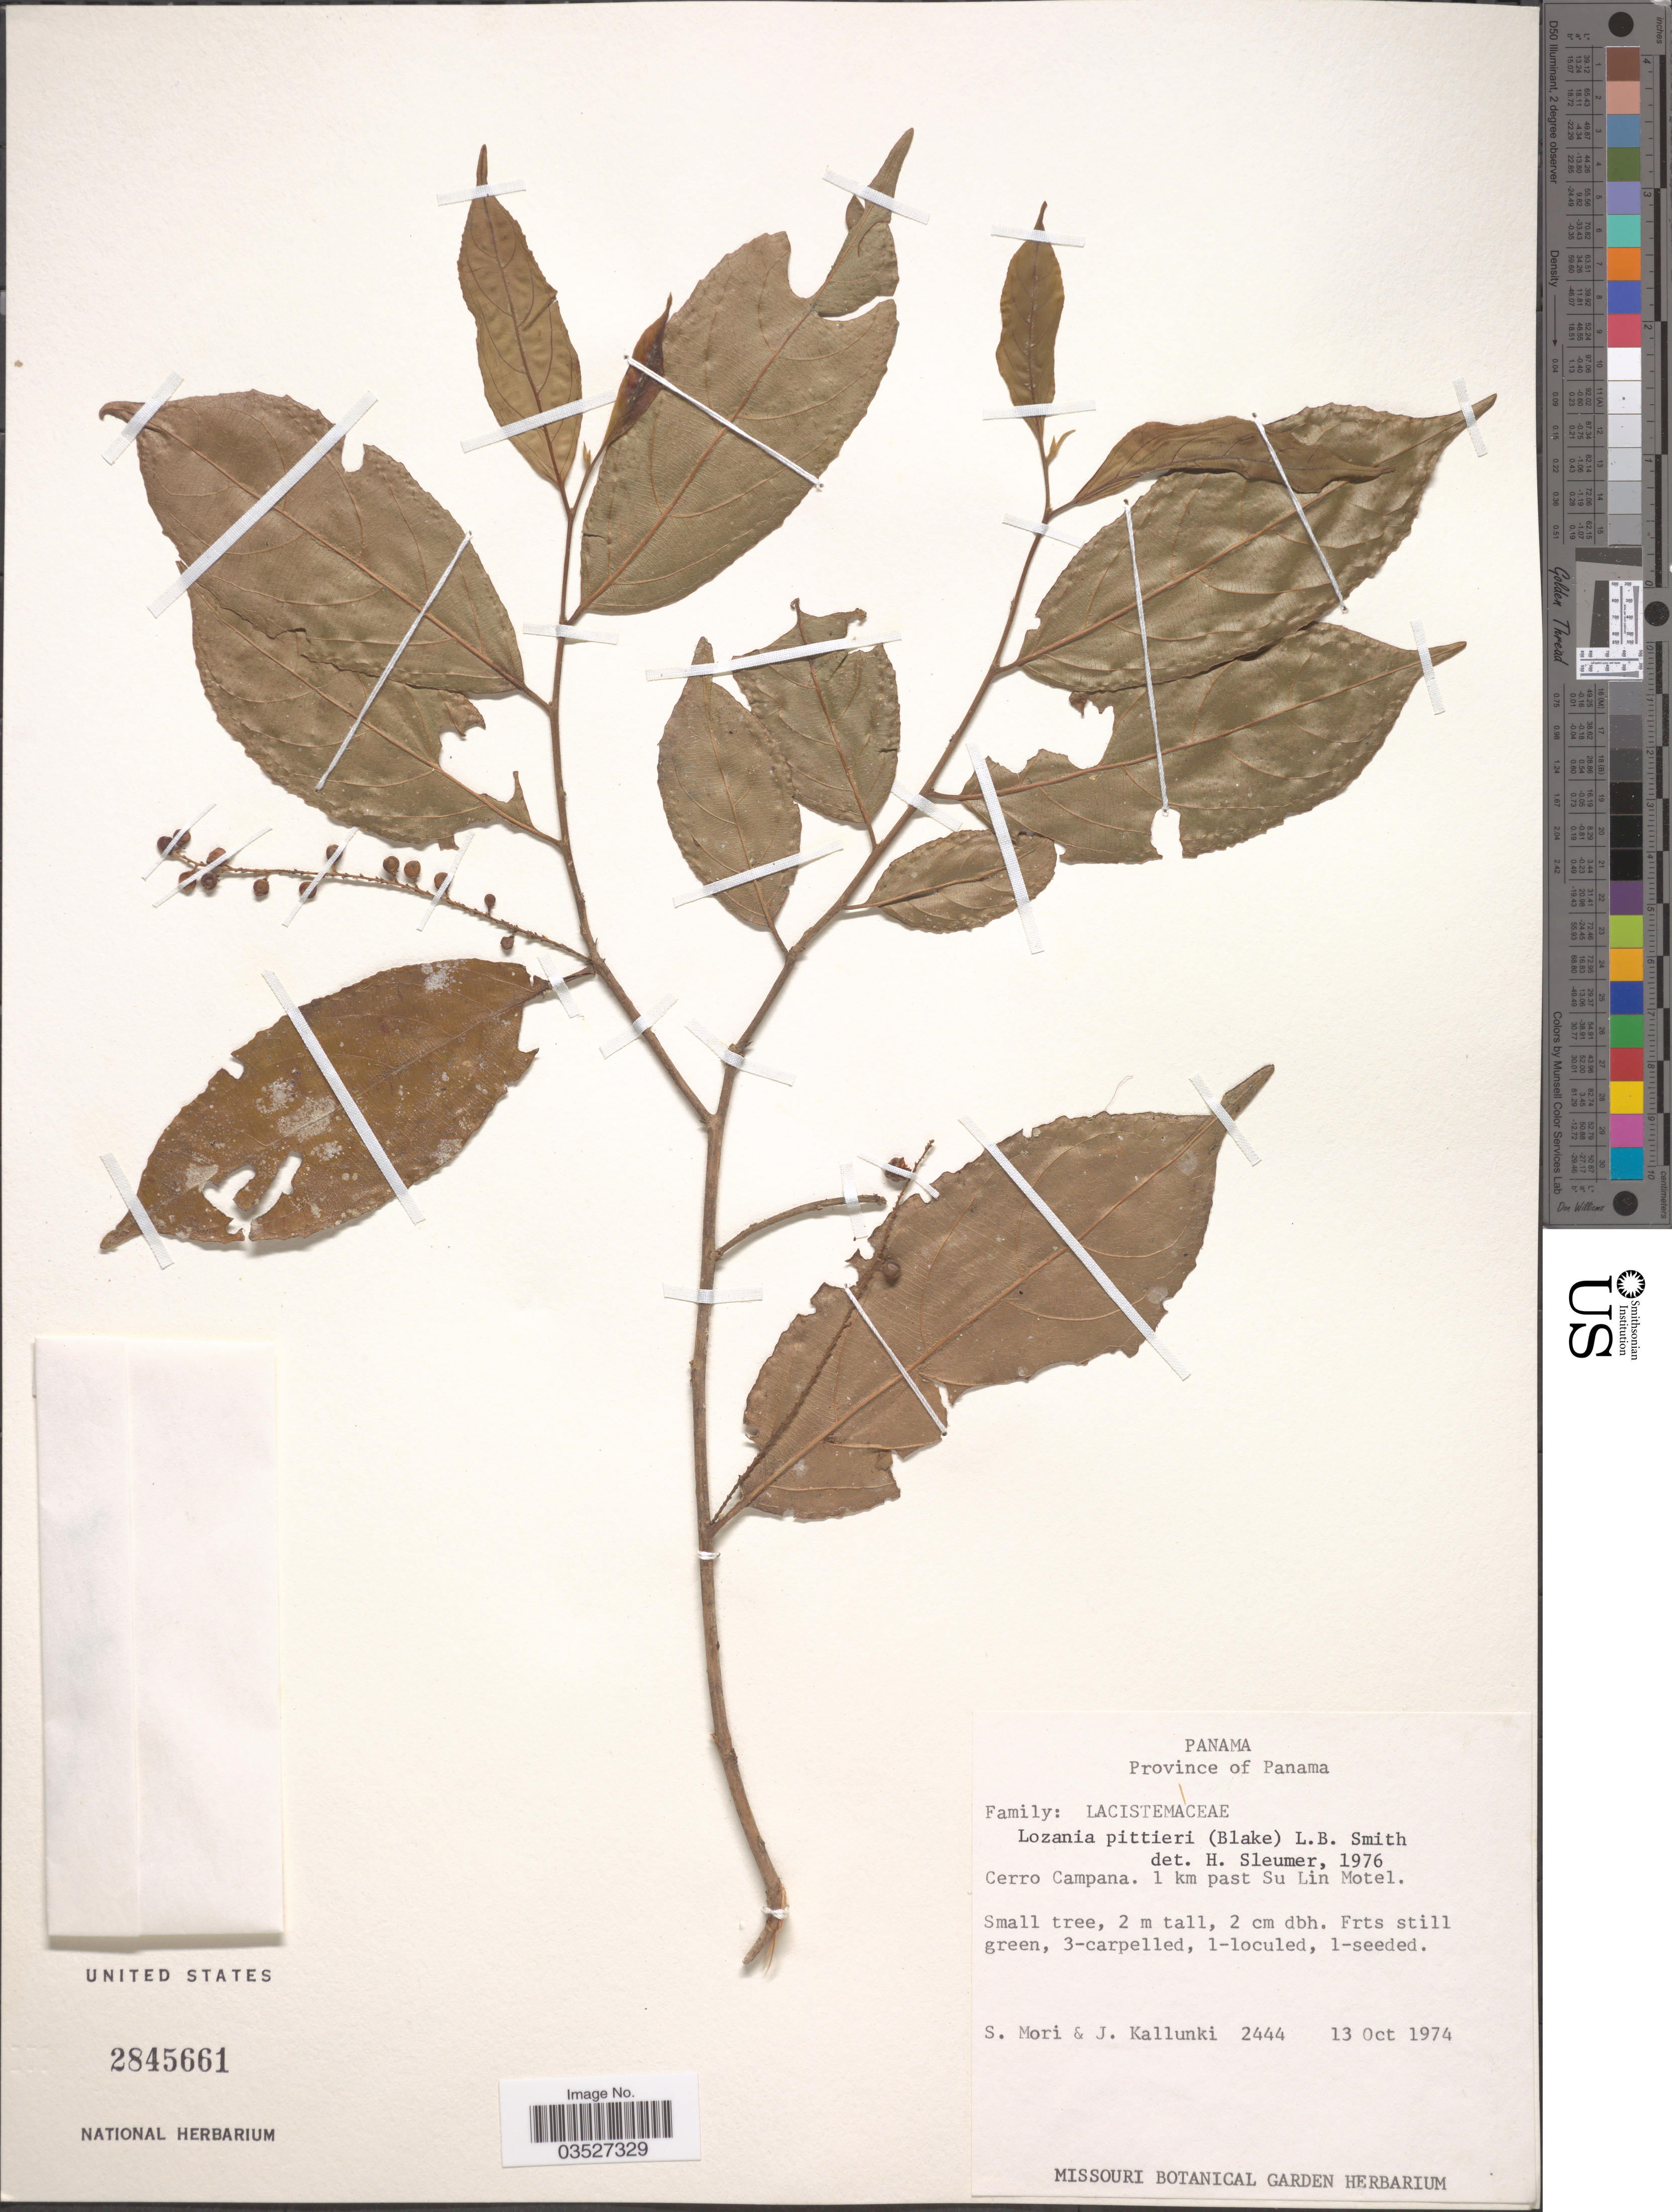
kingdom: Plantae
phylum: Tracheophyta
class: Magnoliopsida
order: Malpighiales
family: Lacistemataceae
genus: Lozania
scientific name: Lozania pittieri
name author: (Blake) L.B. Sm.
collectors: S. Mori & J. Kallunki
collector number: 2444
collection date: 1974-10-13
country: Panama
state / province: Panamá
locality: Cerro Campana. 1 km past Su Lin Motel.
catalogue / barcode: US 2845661